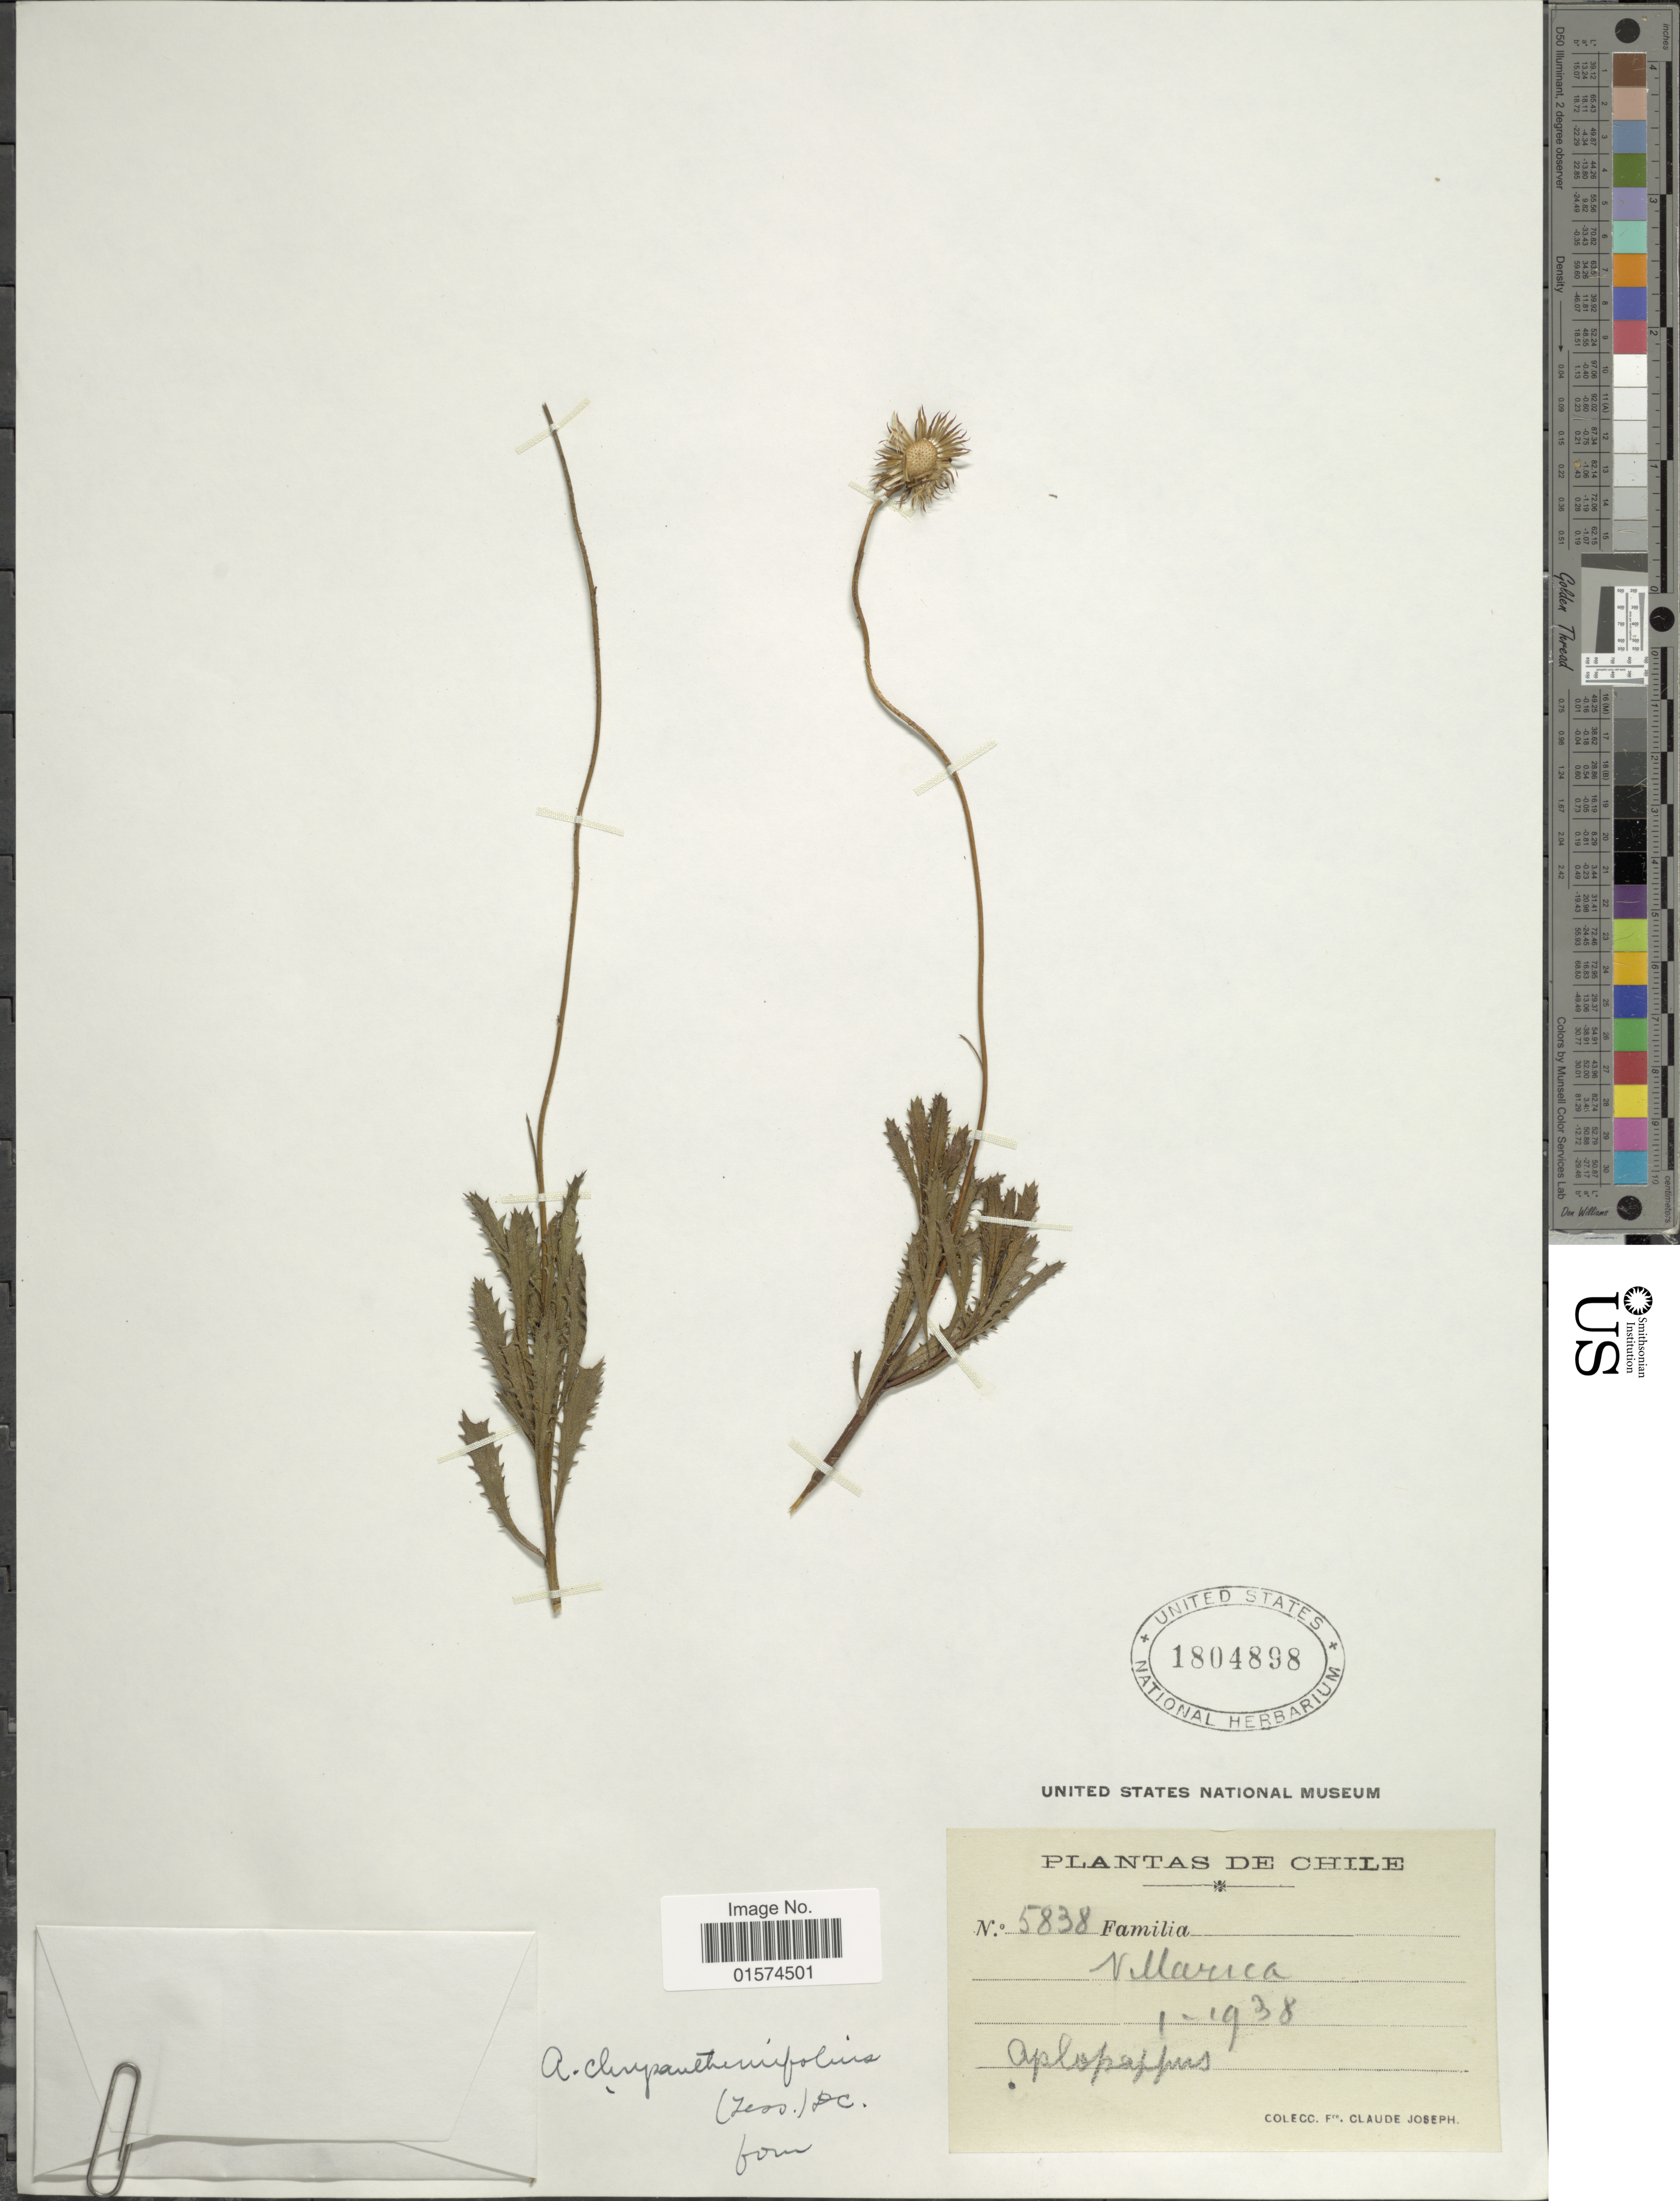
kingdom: Plantae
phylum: Tracheophyta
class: Magnoliopsida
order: Asterales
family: Asteraceae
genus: Haplopappus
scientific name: Haplopappus chrysanthemifolius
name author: (Less.) DC.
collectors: Frere Claude Joseph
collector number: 5838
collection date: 1938-01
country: Chile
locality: Aplopappus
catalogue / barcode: US 1804898